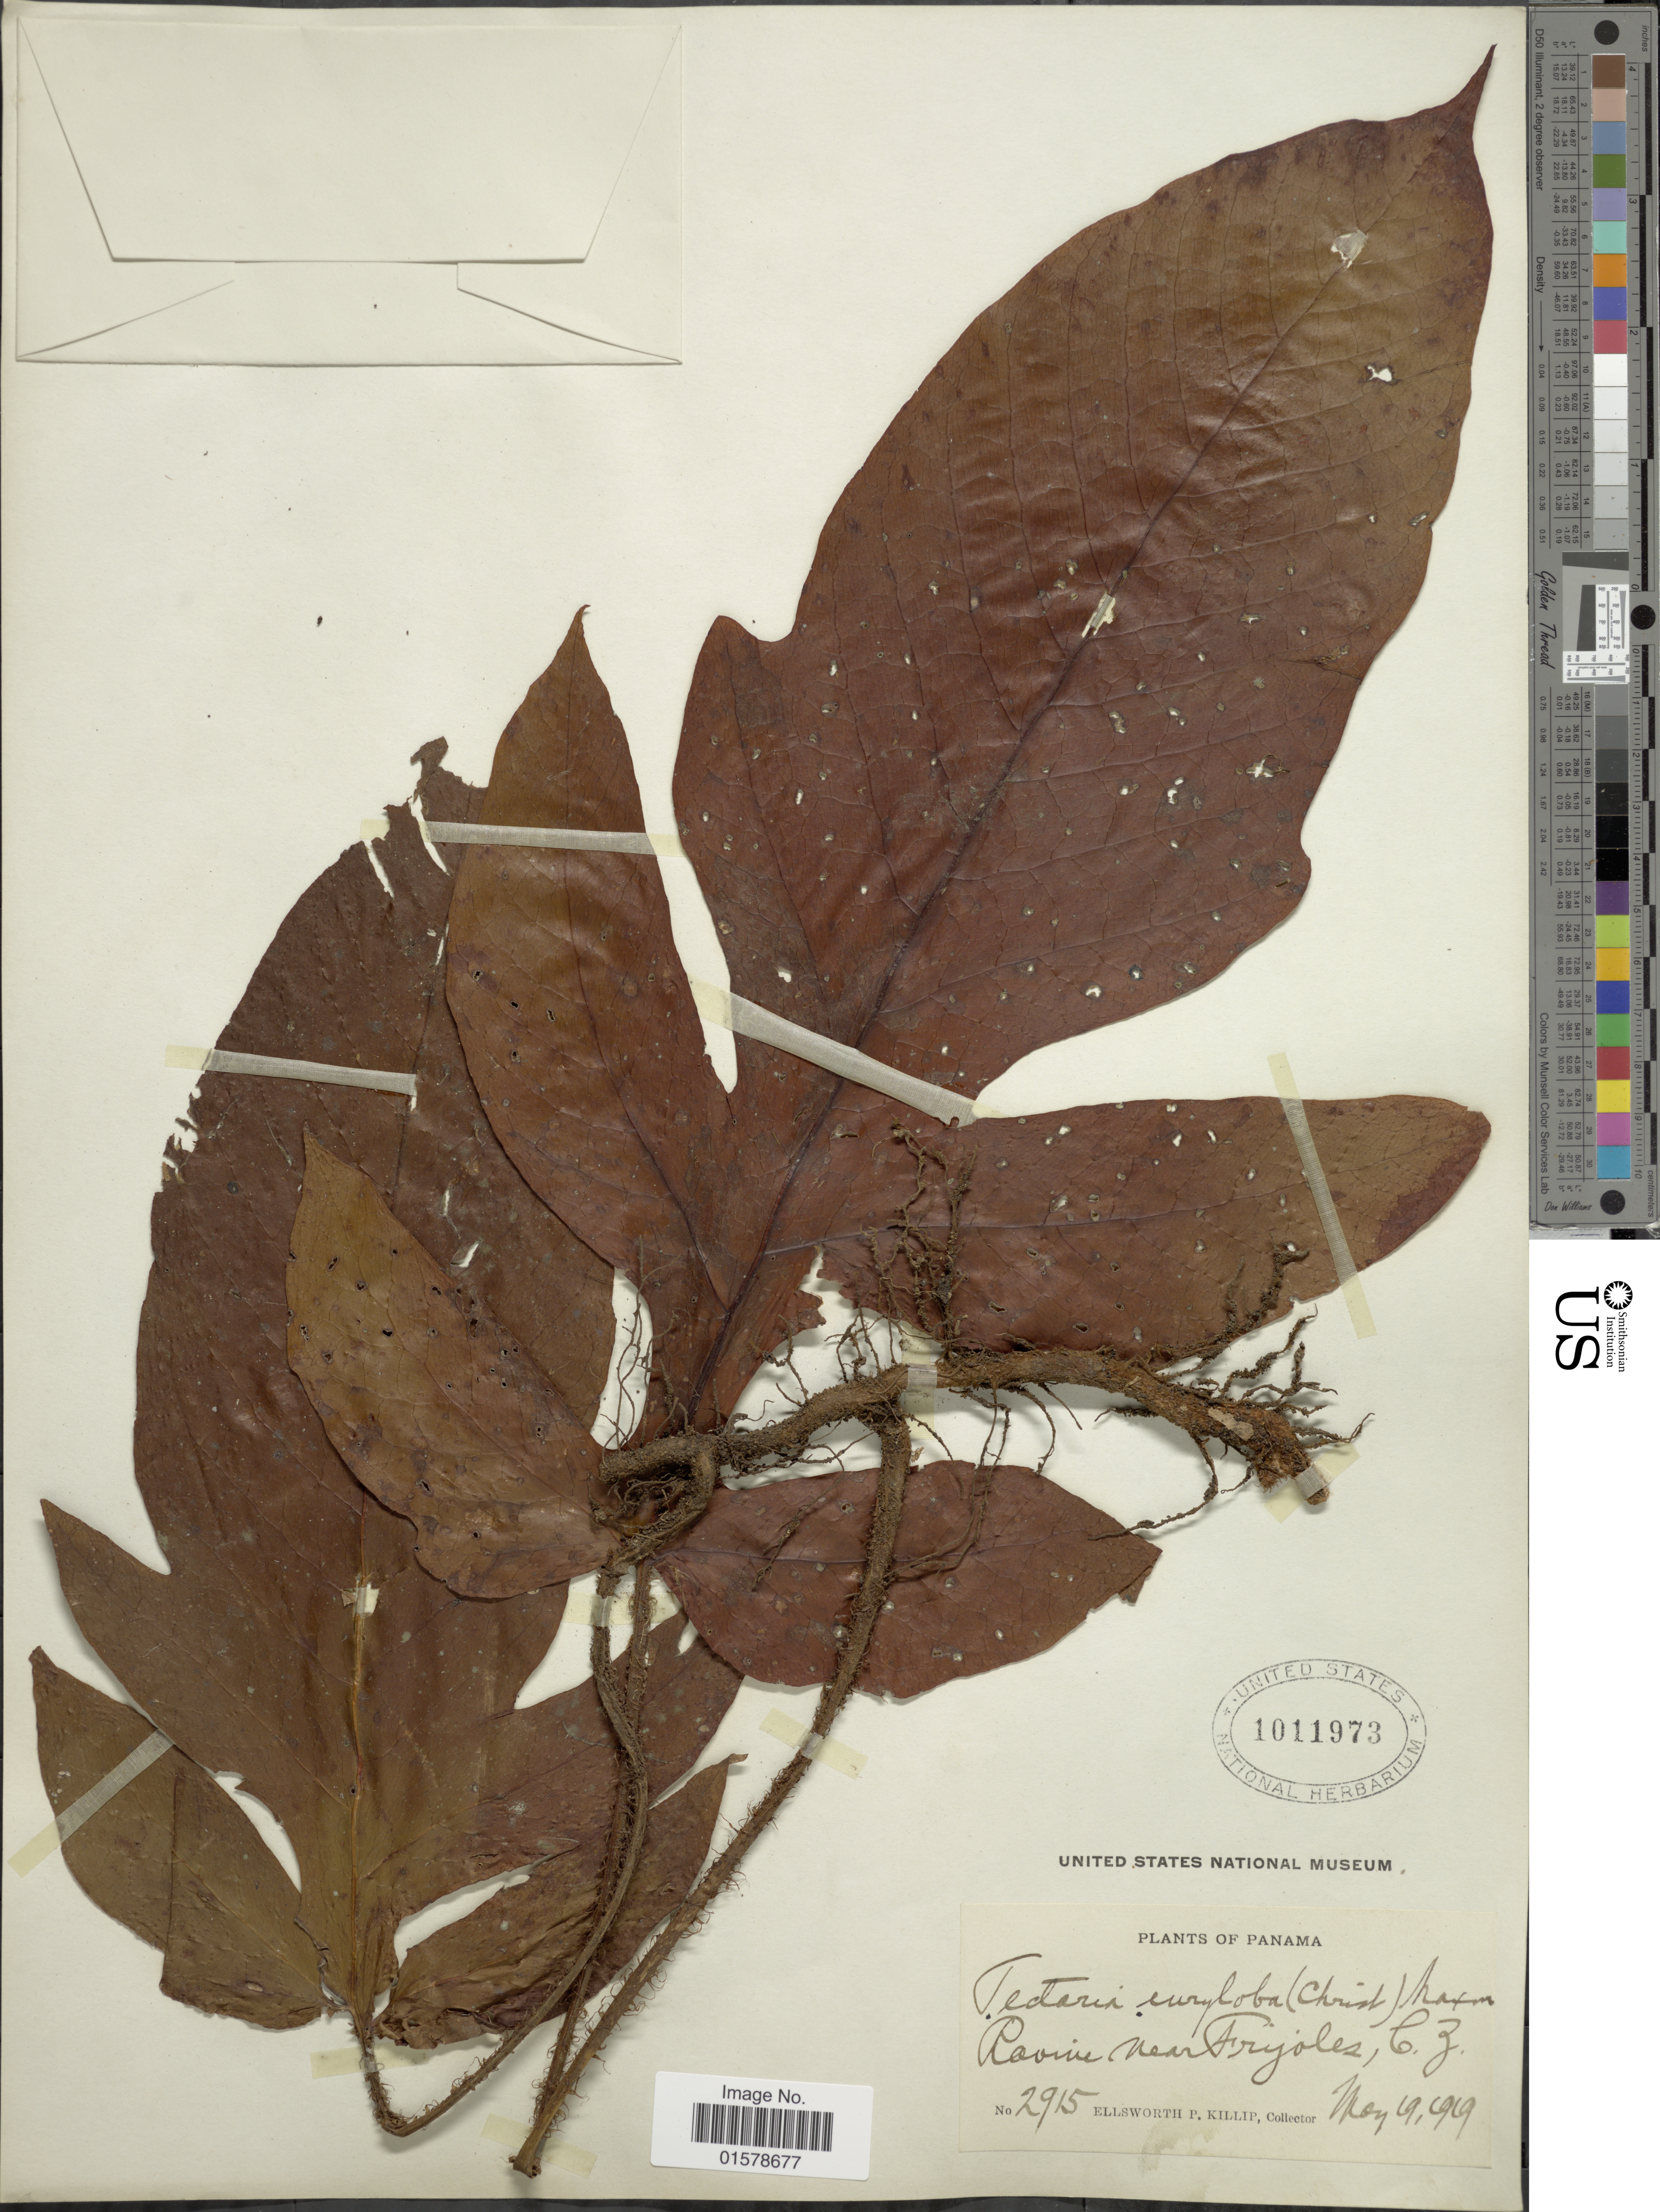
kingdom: Plantae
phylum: Tracheophyta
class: Polypodiopsida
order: Polypodiales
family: Tectariaceae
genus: Tectaria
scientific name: Tectaria nicotianifolia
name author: (Baker) C. Chr.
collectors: E. P. Killip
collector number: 2915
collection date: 1919-05-19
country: Panama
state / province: Colón / Panamá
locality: Ravine near Frijoles, C. Z.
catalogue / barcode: US 1011973